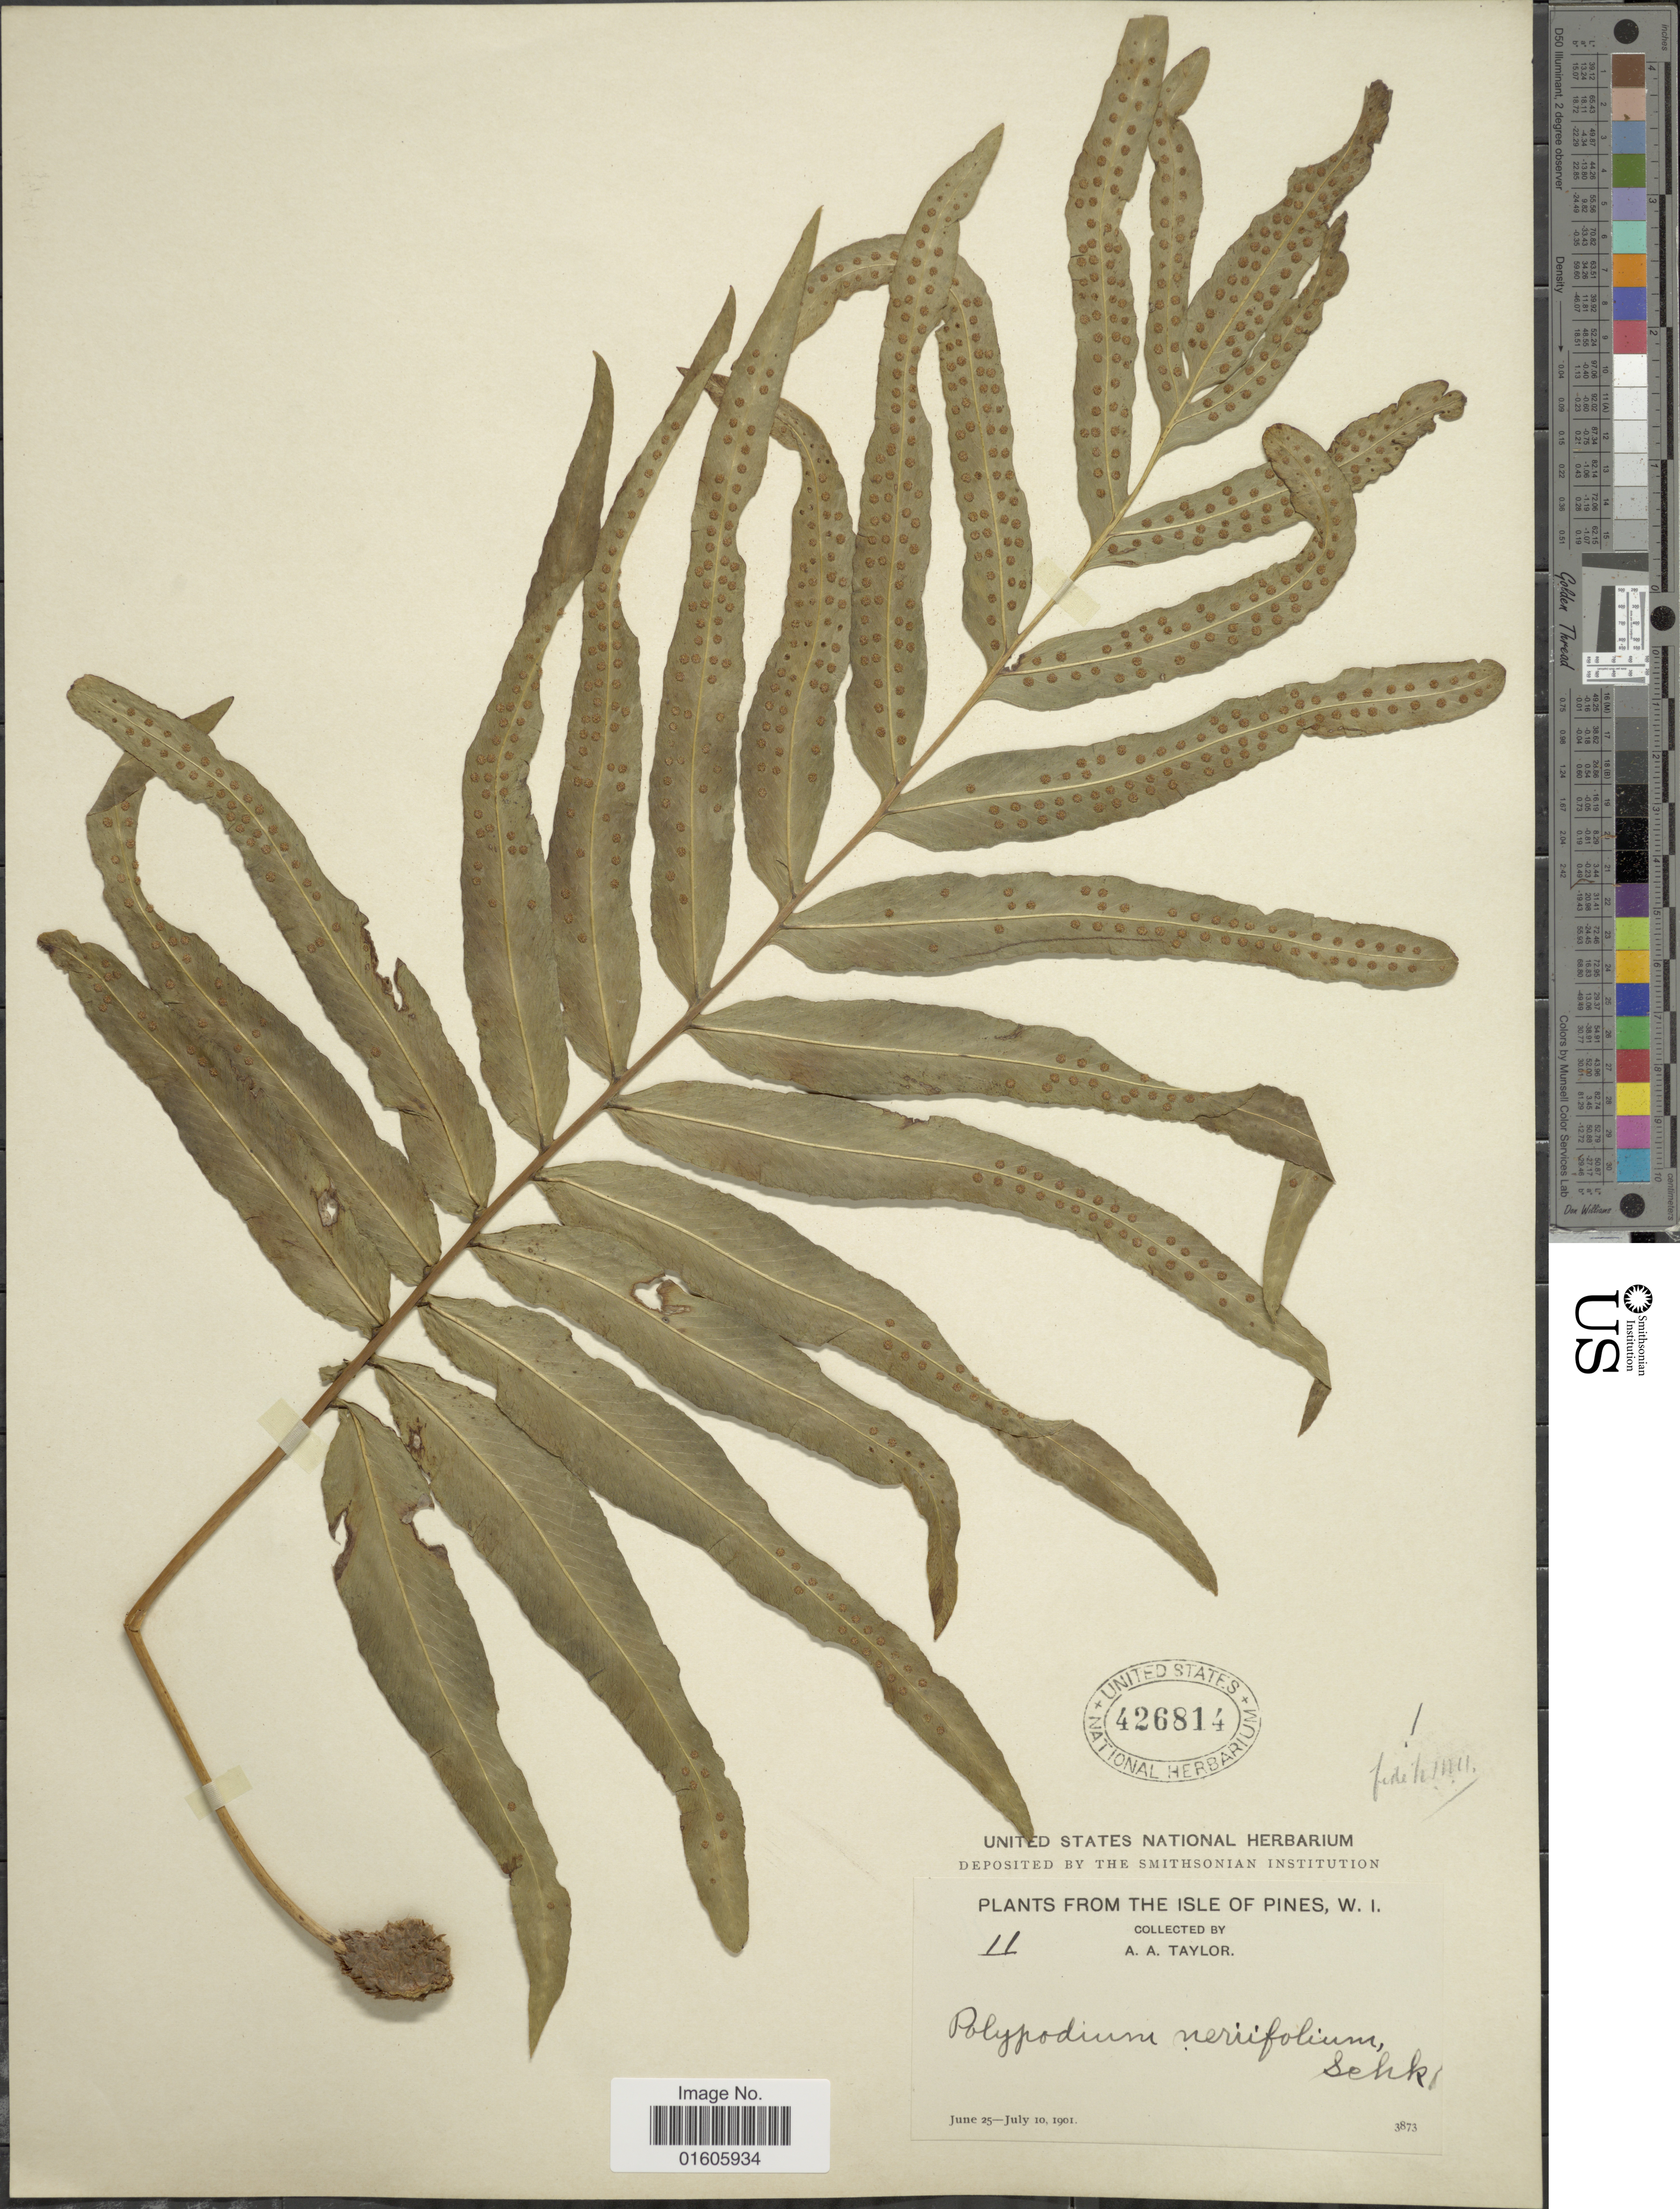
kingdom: Plantae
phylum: Tracheophyta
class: Polypodiopsida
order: Polypodiales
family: Polypodiaceae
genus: Serpocaulon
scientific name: Serpocaulon triseriale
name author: (Sw.) A.R. Sm.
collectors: A. A. Taylor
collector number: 3873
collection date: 1901-06-25/1901-07-10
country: New Caledonia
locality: Isle of Pines, W.I.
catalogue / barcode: US 426814